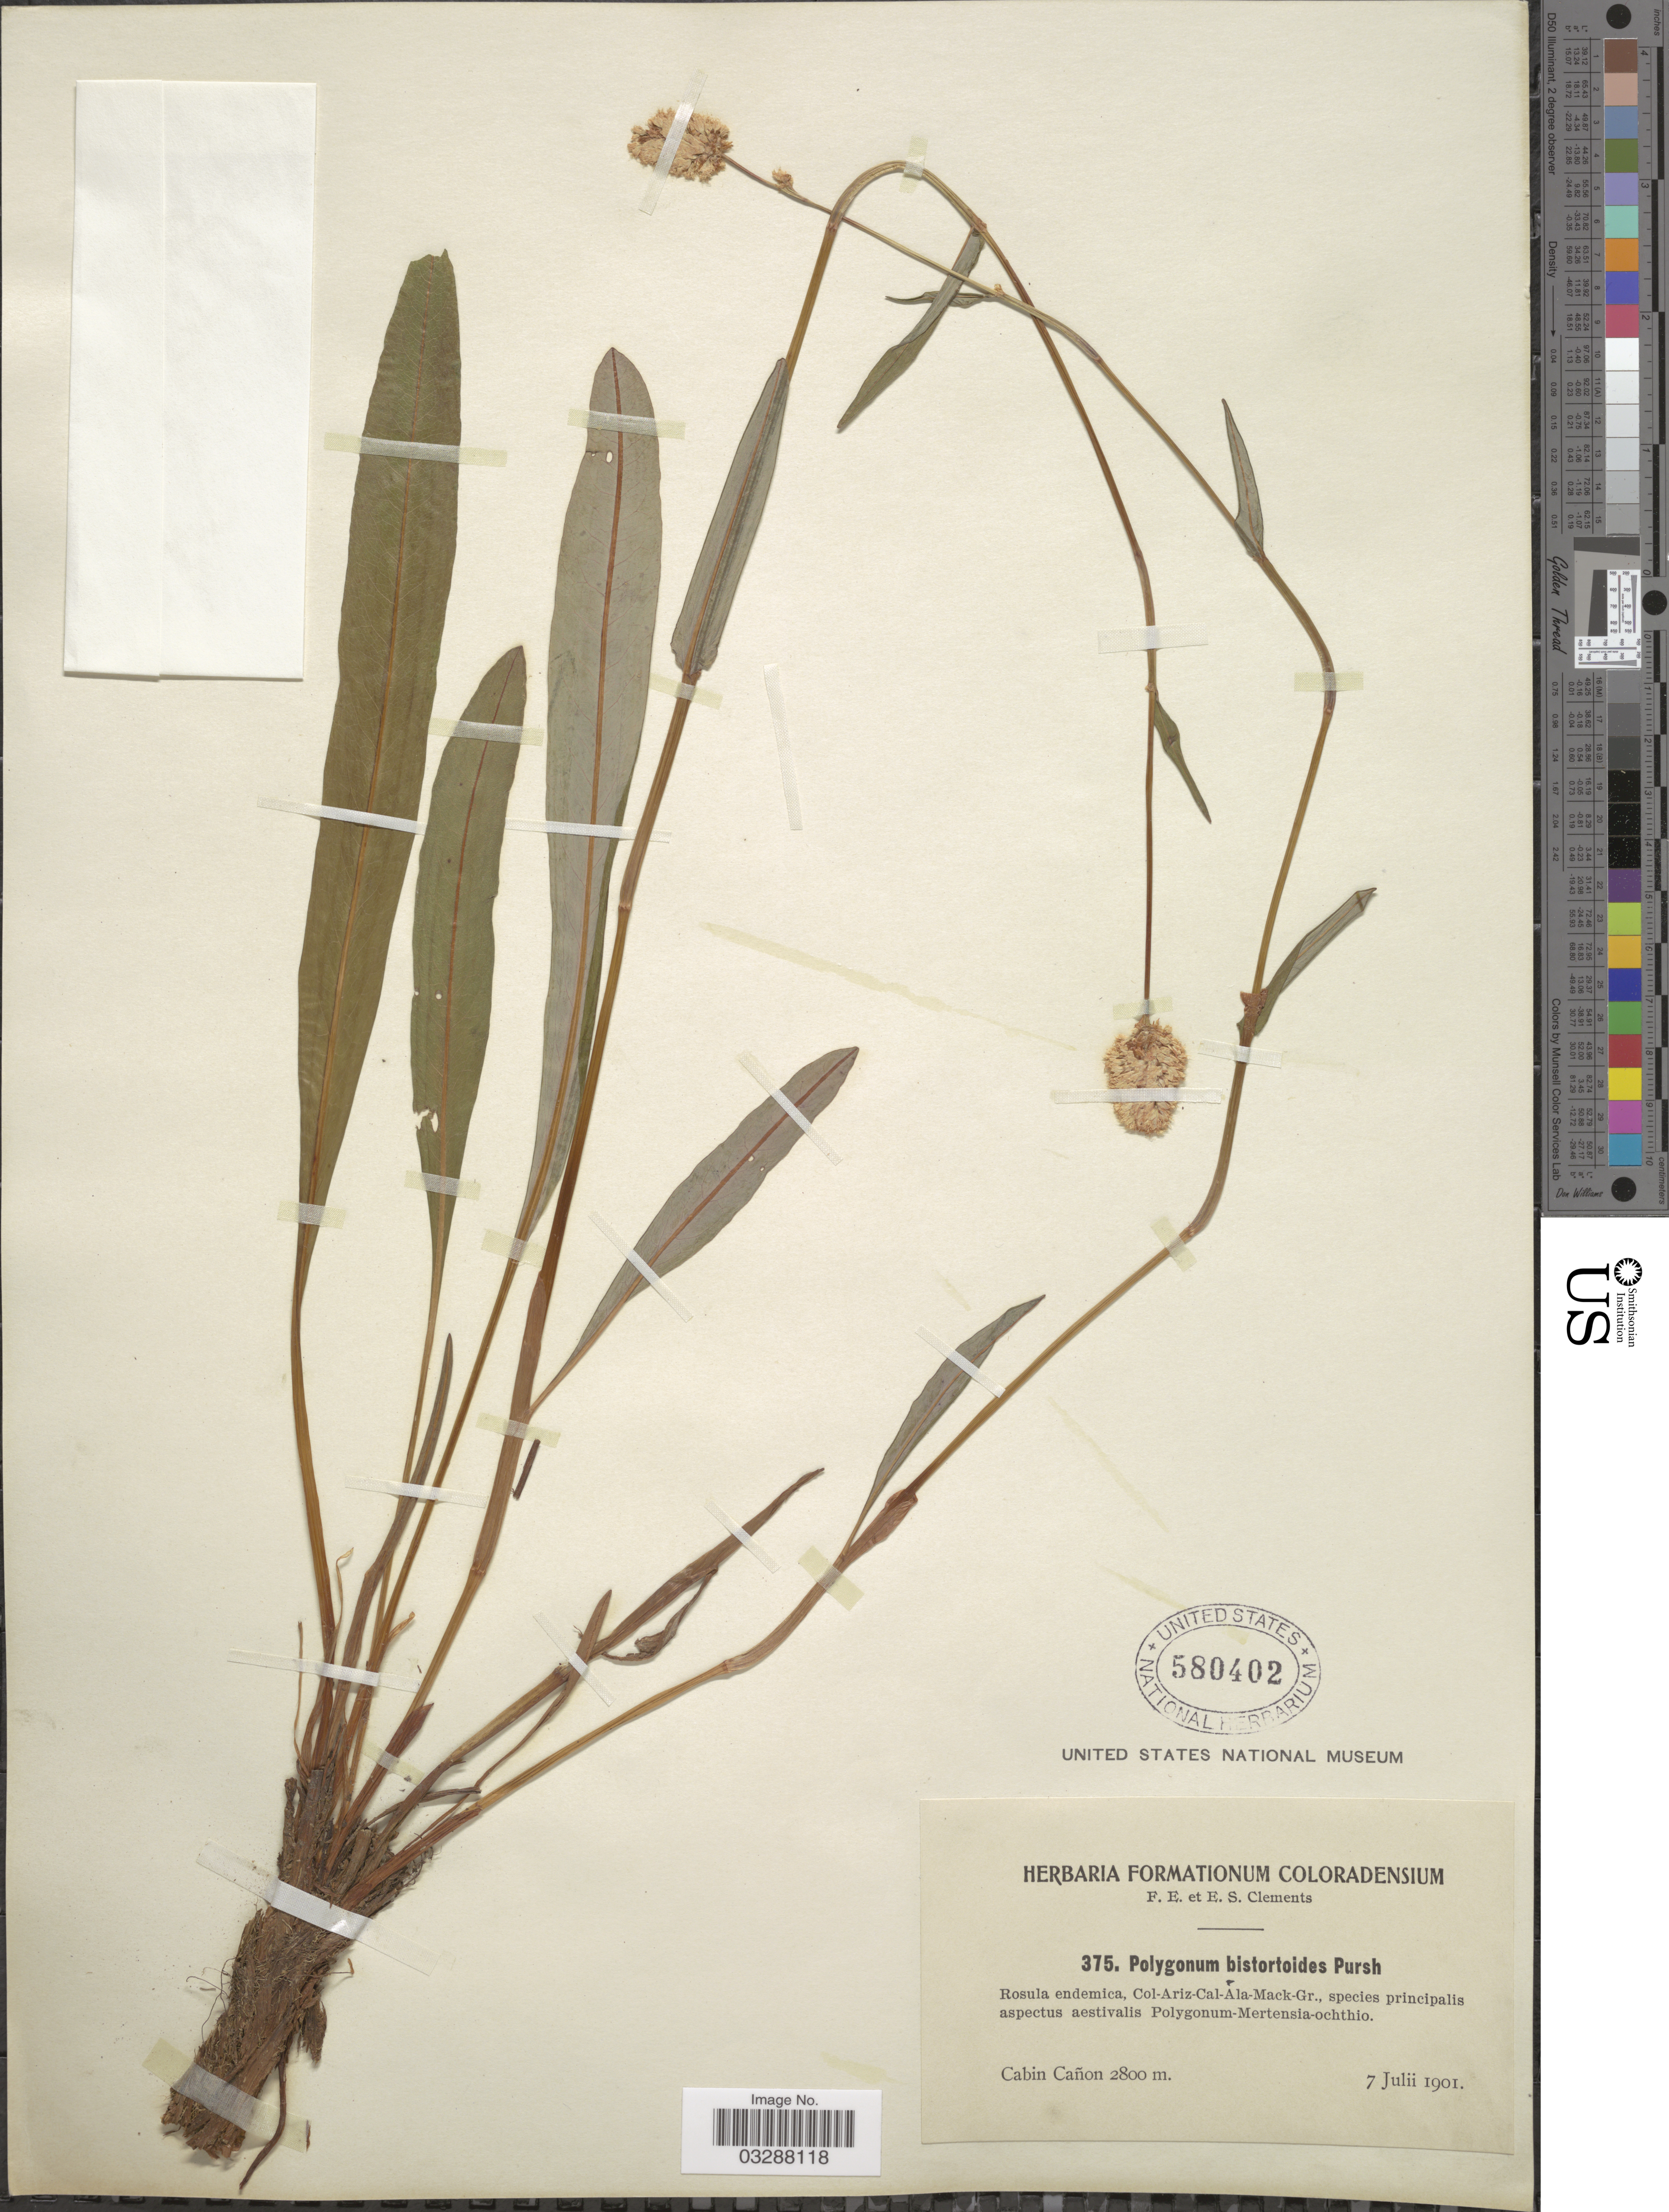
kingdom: Plantae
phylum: Tracheophyta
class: Magnoliopsida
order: Caryophyllales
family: Polygonaceae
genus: Bistorta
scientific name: Bistorta bistortoides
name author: (Pursh) Small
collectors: F. E. Clements & E. S. Clements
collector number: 375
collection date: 1901-07-07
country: United States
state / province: Colorado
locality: Cabin Cañon.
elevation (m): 2800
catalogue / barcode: US 580402